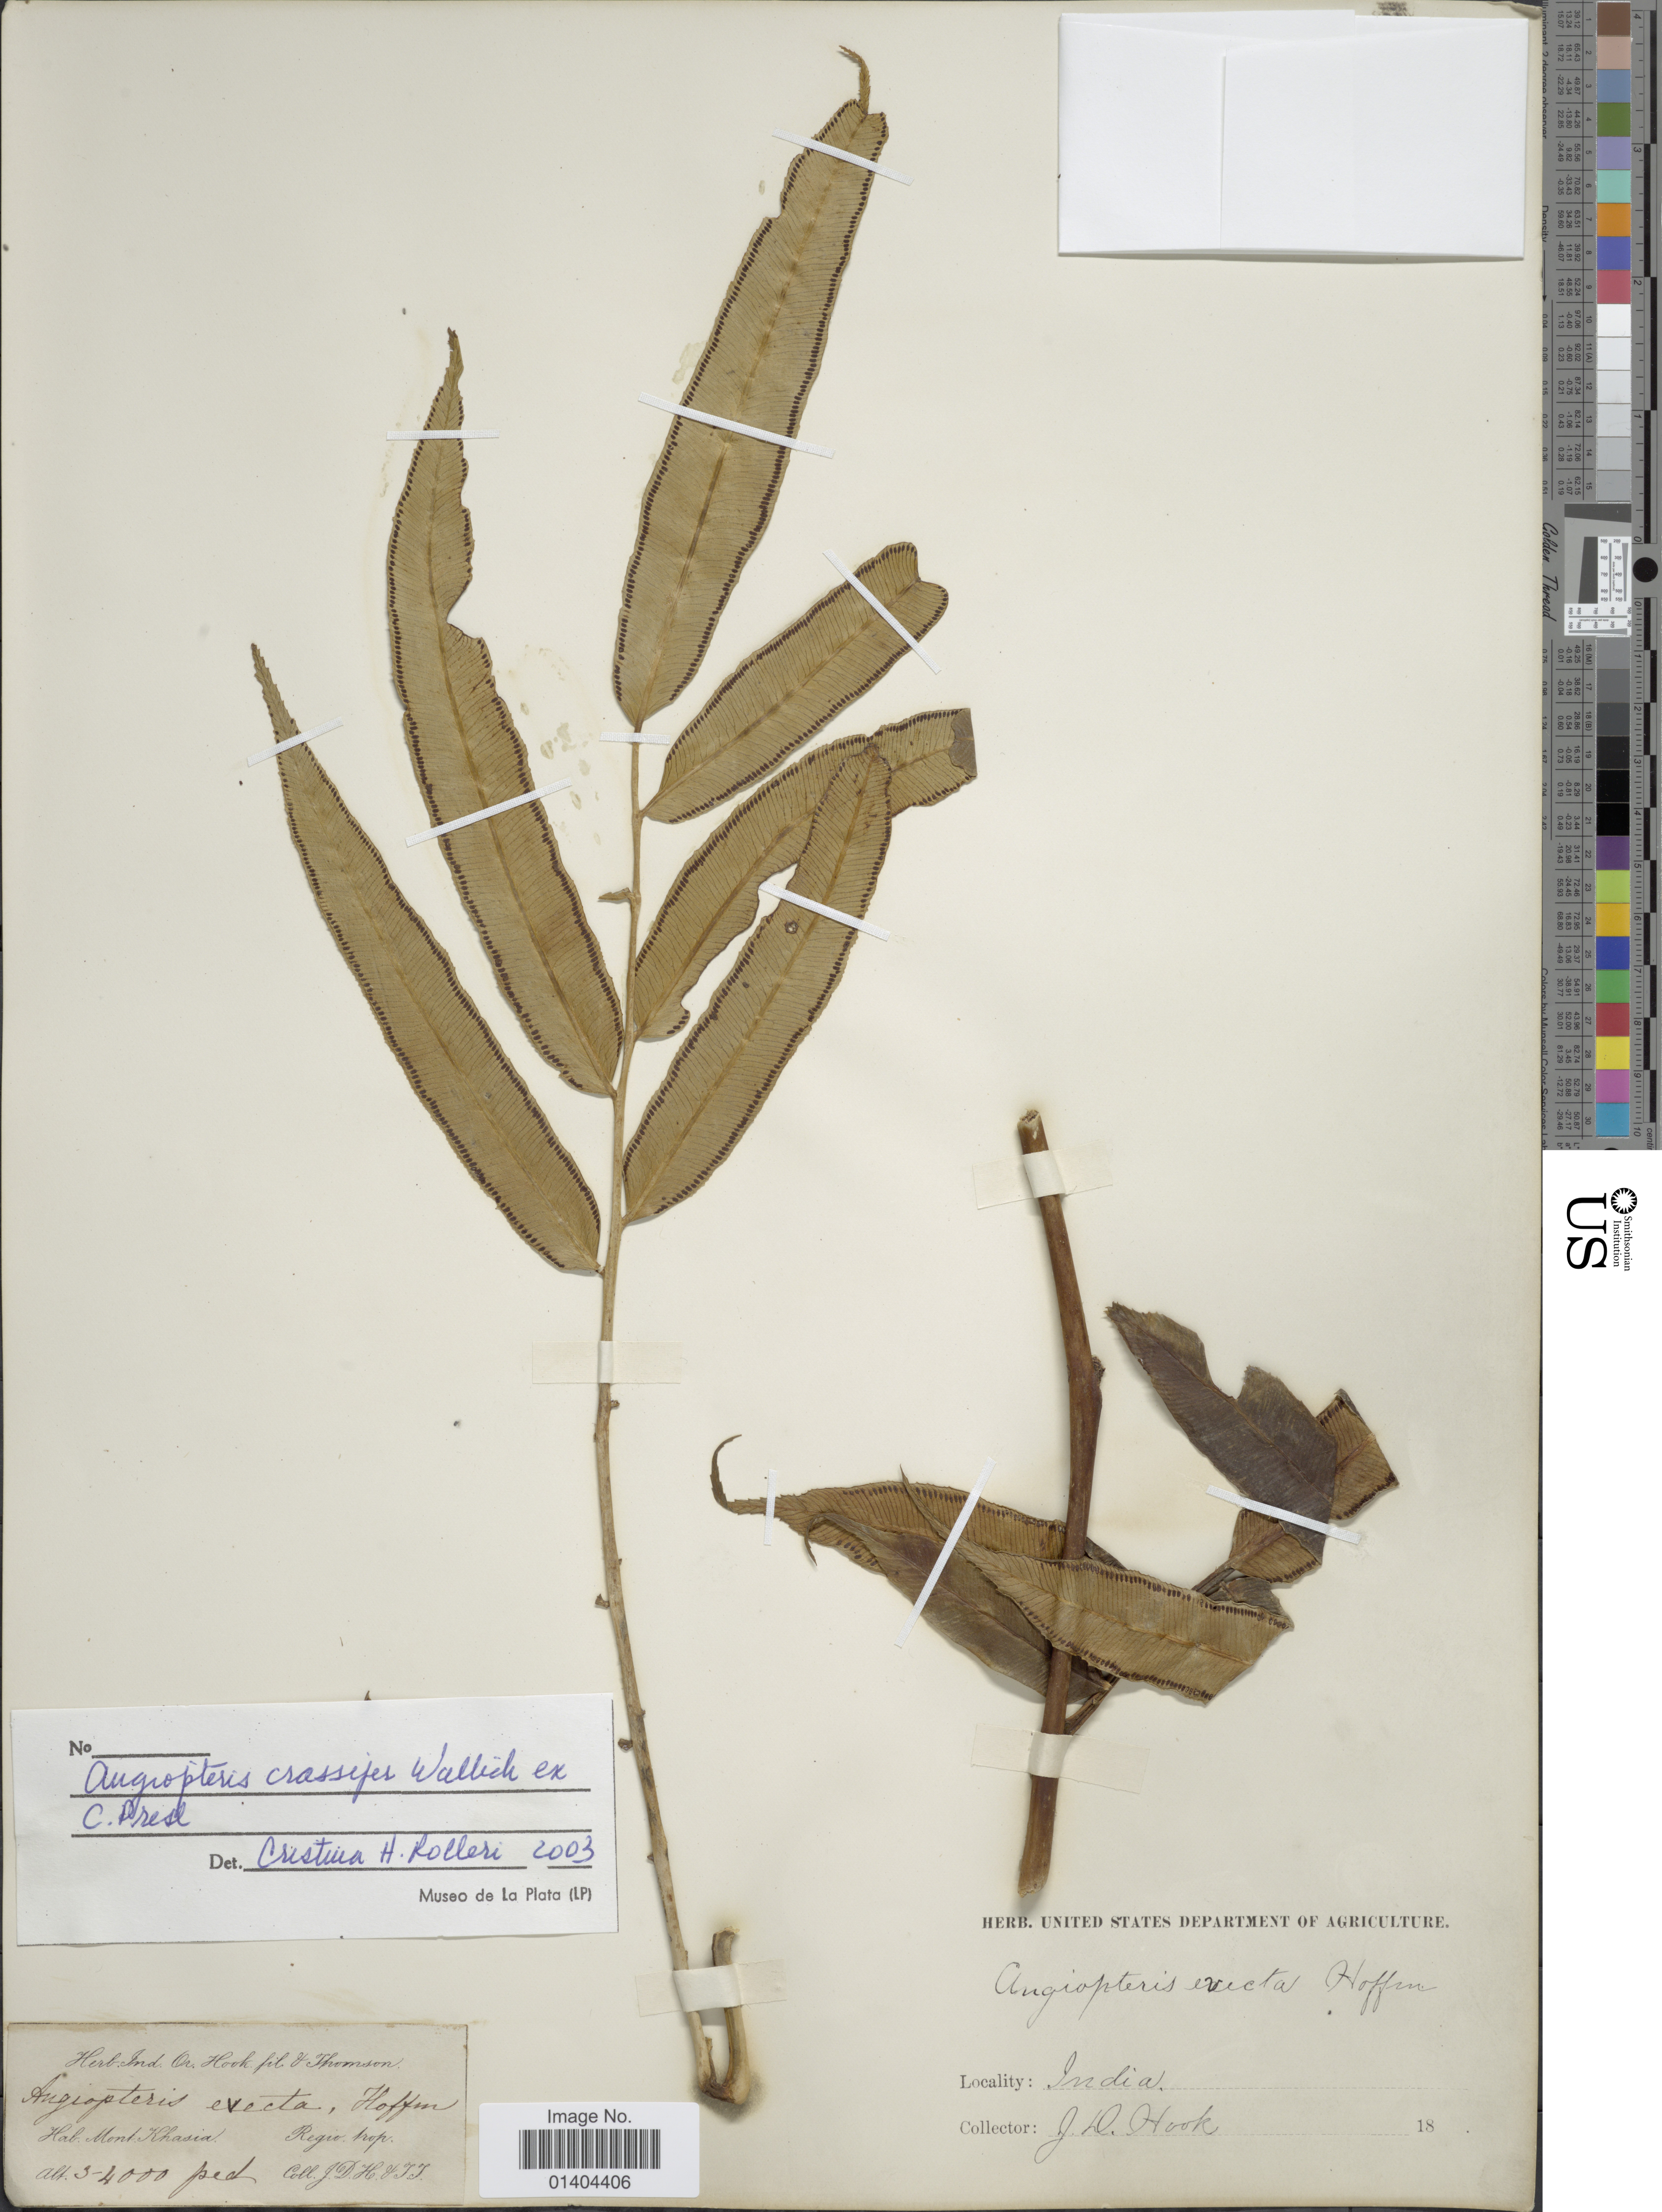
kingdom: Plantae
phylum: Tracheophyta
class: Polypodiopsida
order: Marattiales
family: Marattiaceae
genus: Angiopteris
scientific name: Angiopteris crassipes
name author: Wall. ex C. Presl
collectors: J. D. Hooker & T. Thomson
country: India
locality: Mont Khasia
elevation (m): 914